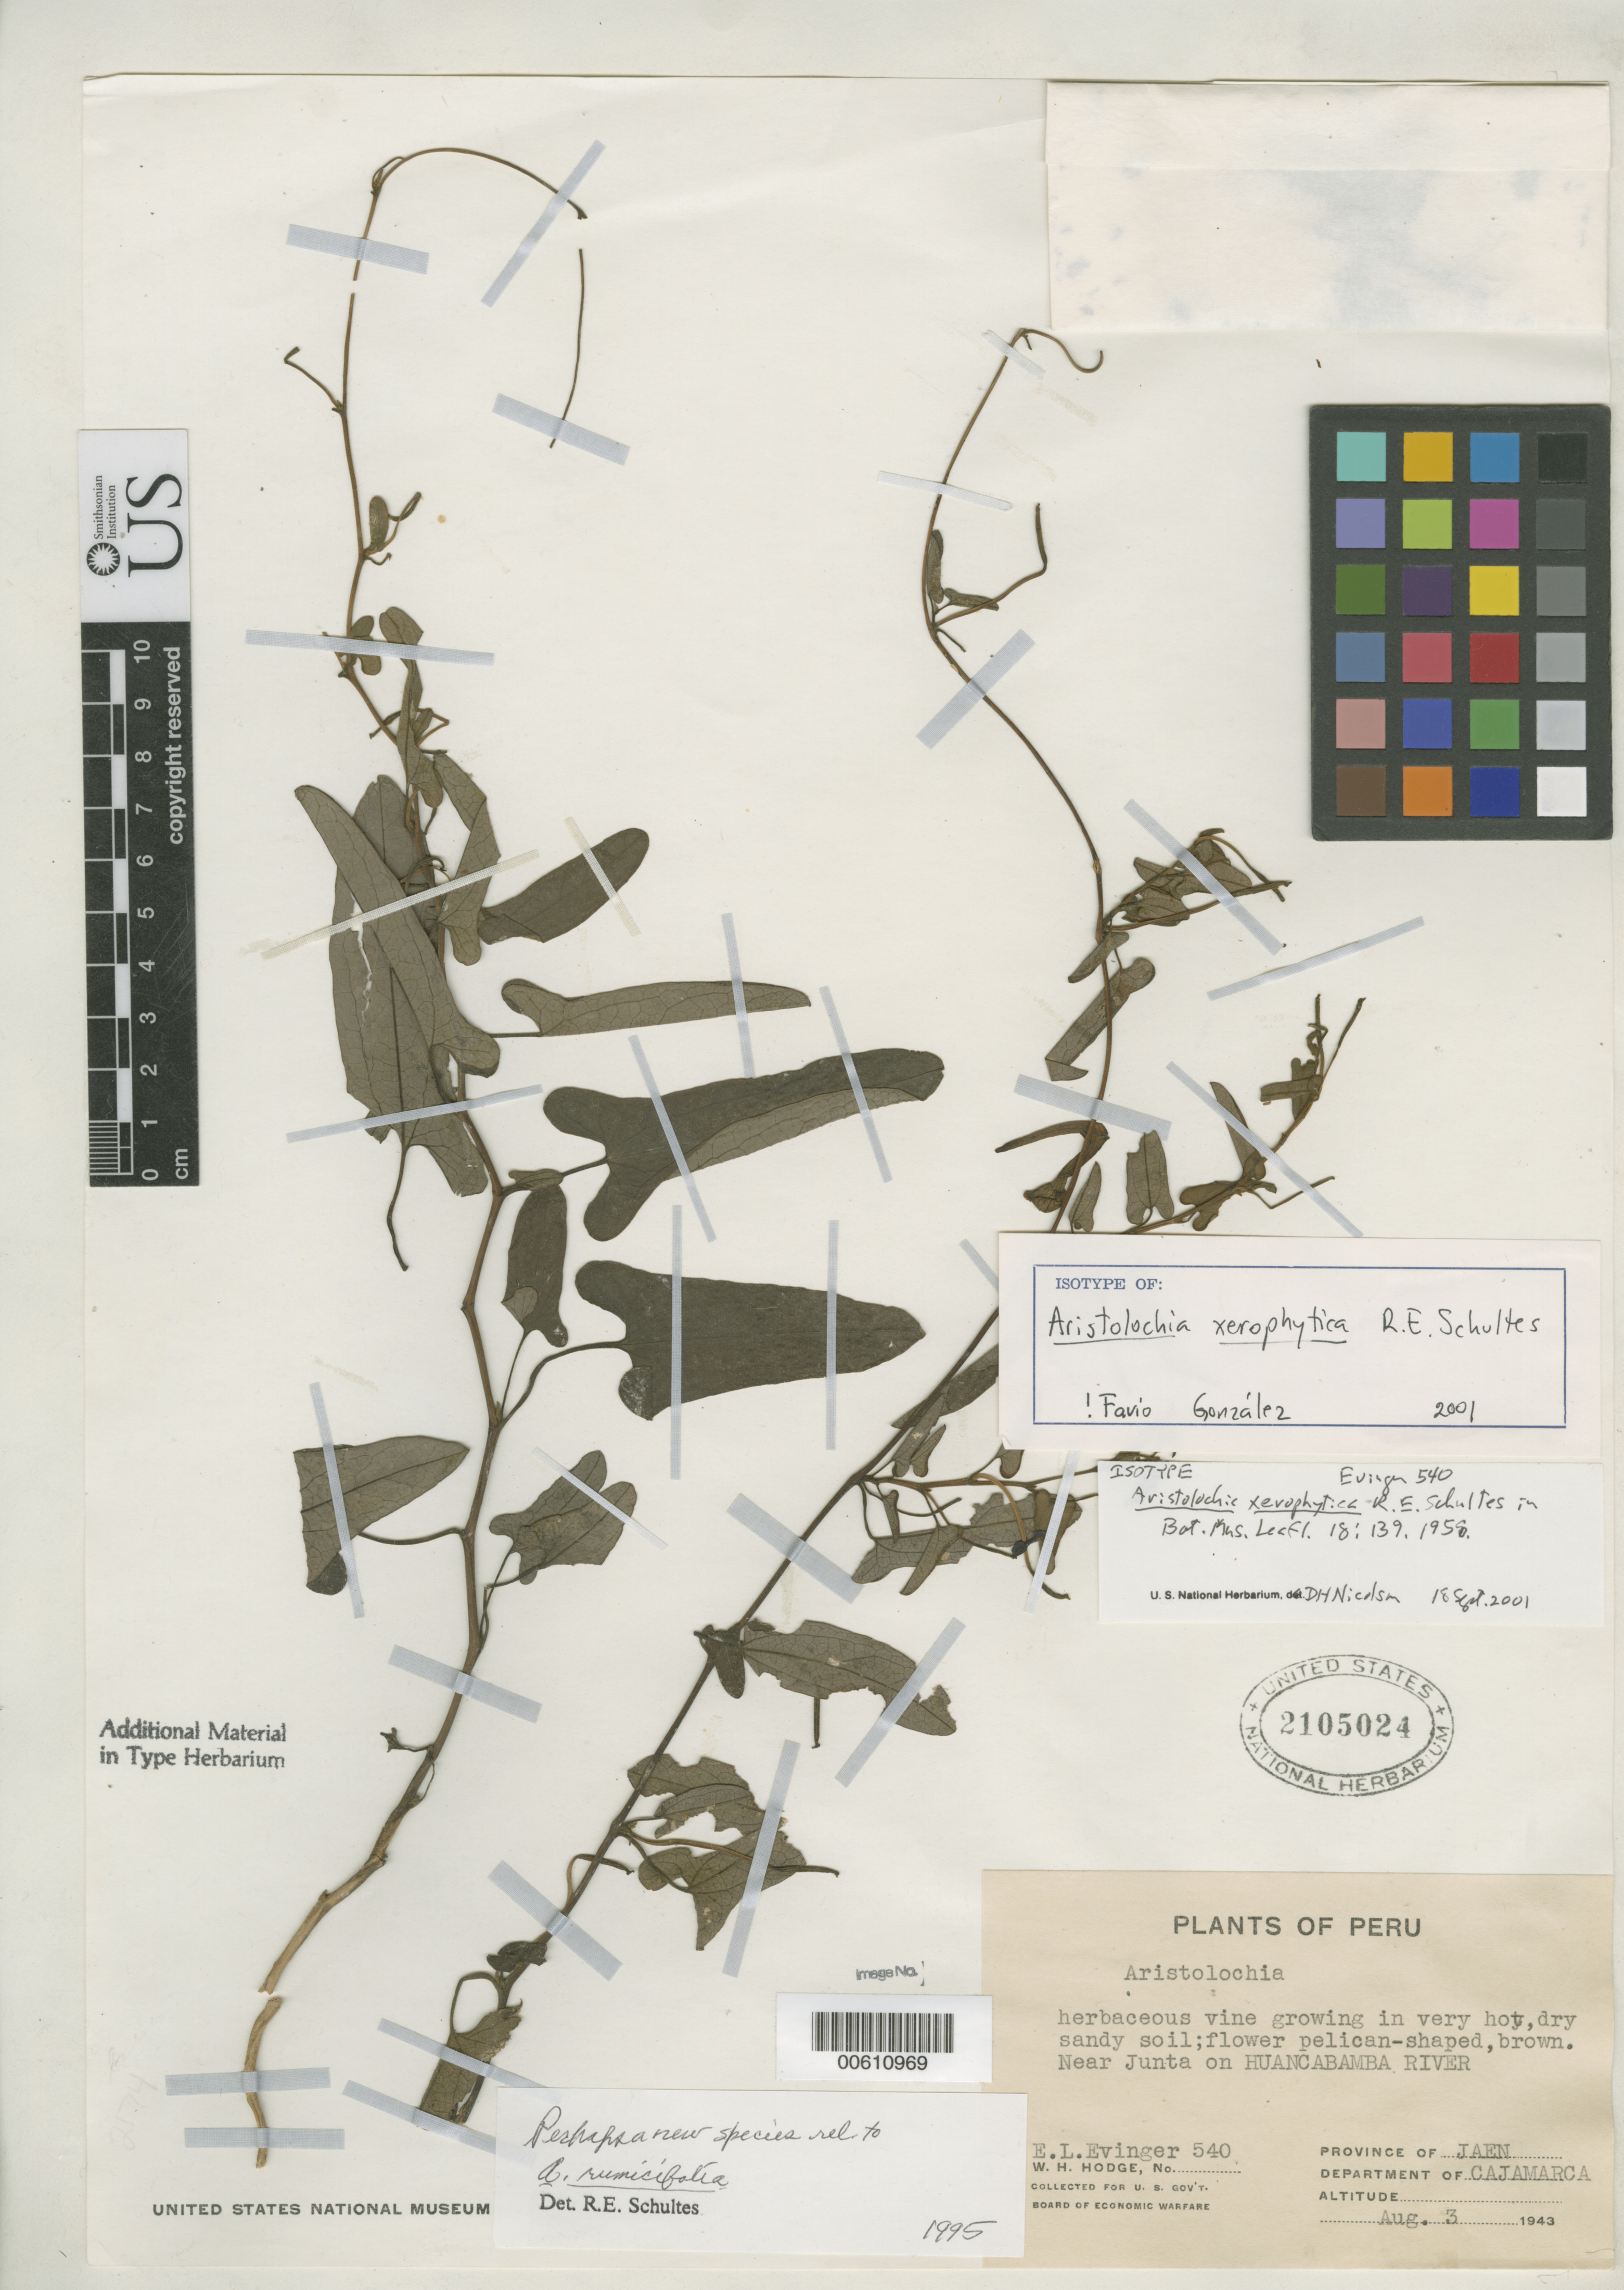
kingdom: Plantae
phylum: Tracheophyta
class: Magnoliopsida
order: Piperales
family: Aristolochiaceae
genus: Aristolochia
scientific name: Aristolochia xerophytica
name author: R.E. Schult.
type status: Isotype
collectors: E. Evinger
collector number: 540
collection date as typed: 03 Aug 1943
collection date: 1943-08-03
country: Peru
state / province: Cajamarca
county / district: Jaén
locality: Near Junta on Huancabamba River.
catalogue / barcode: US 2105024